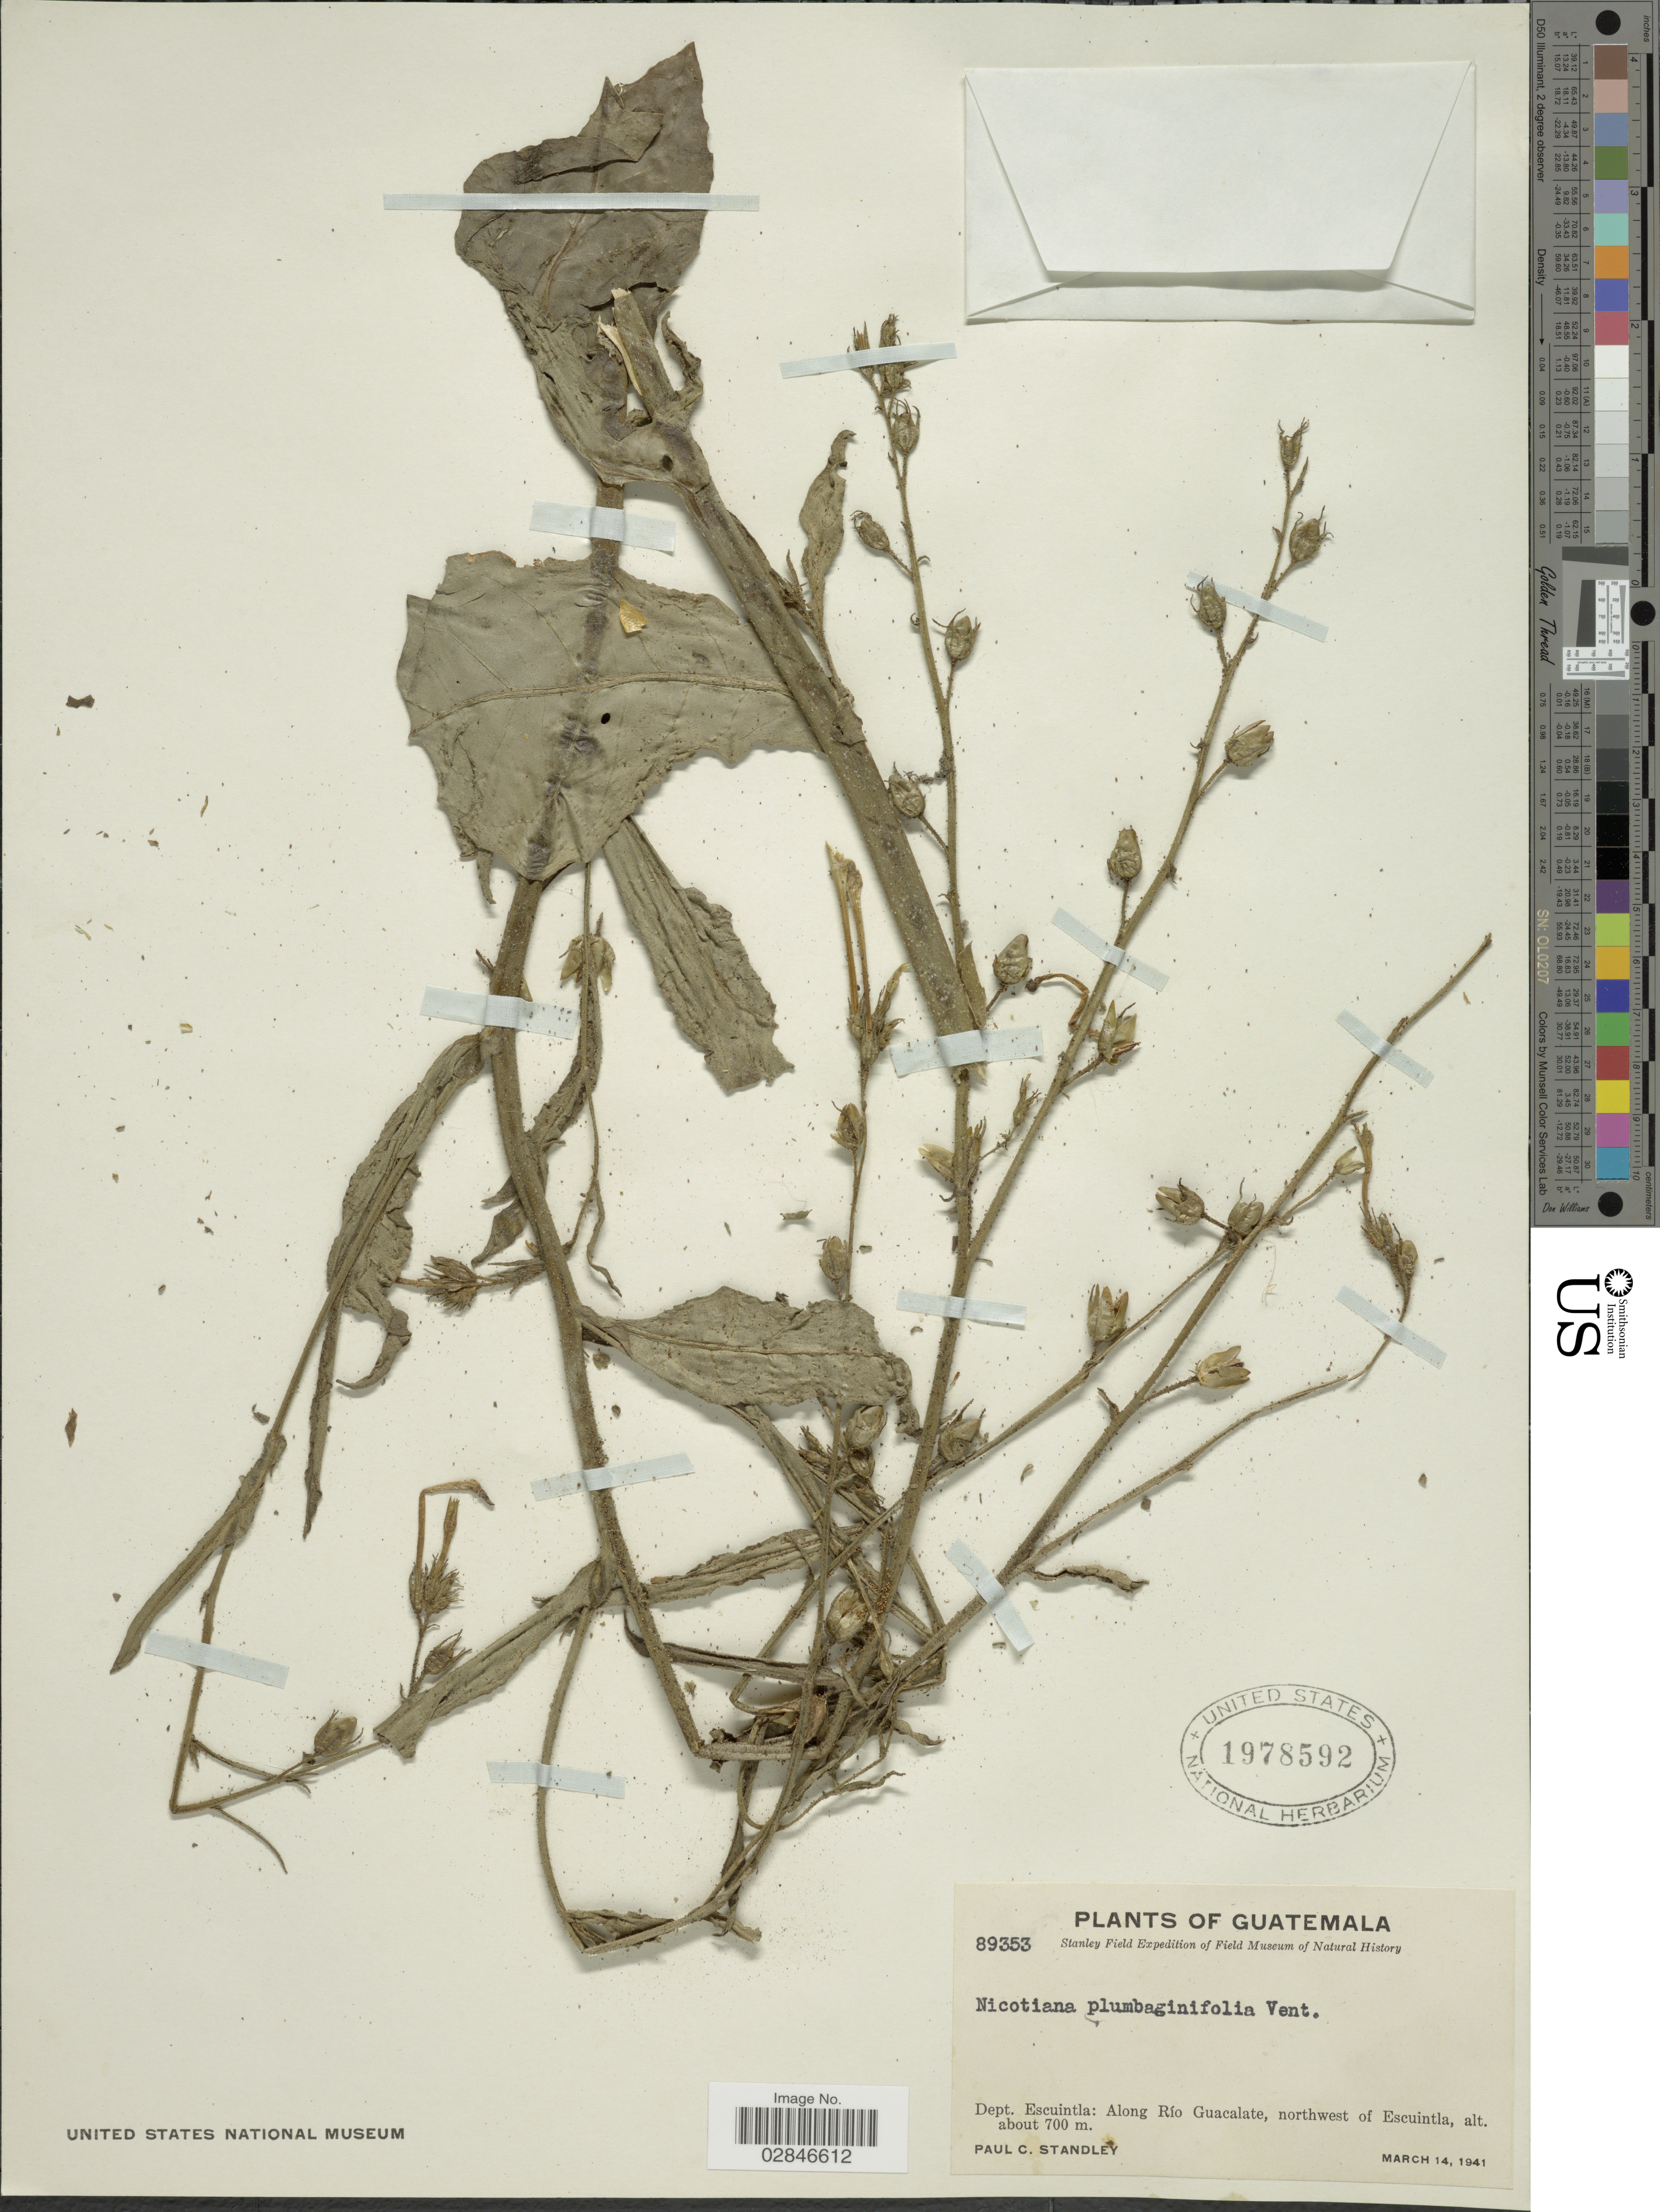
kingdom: Plantae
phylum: Tracheophyta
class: Magnoliopsida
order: Solanales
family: Solanaceae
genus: Nicotiana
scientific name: Nicotiana plumbaginifolia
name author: Viv.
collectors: P. C. Standley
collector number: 89353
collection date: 1941-03-14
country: Guatemala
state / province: Escuintla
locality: Dept. Escuintla: Along Río Gualacate, northwest of Escuintla.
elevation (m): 700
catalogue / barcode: US 1978592